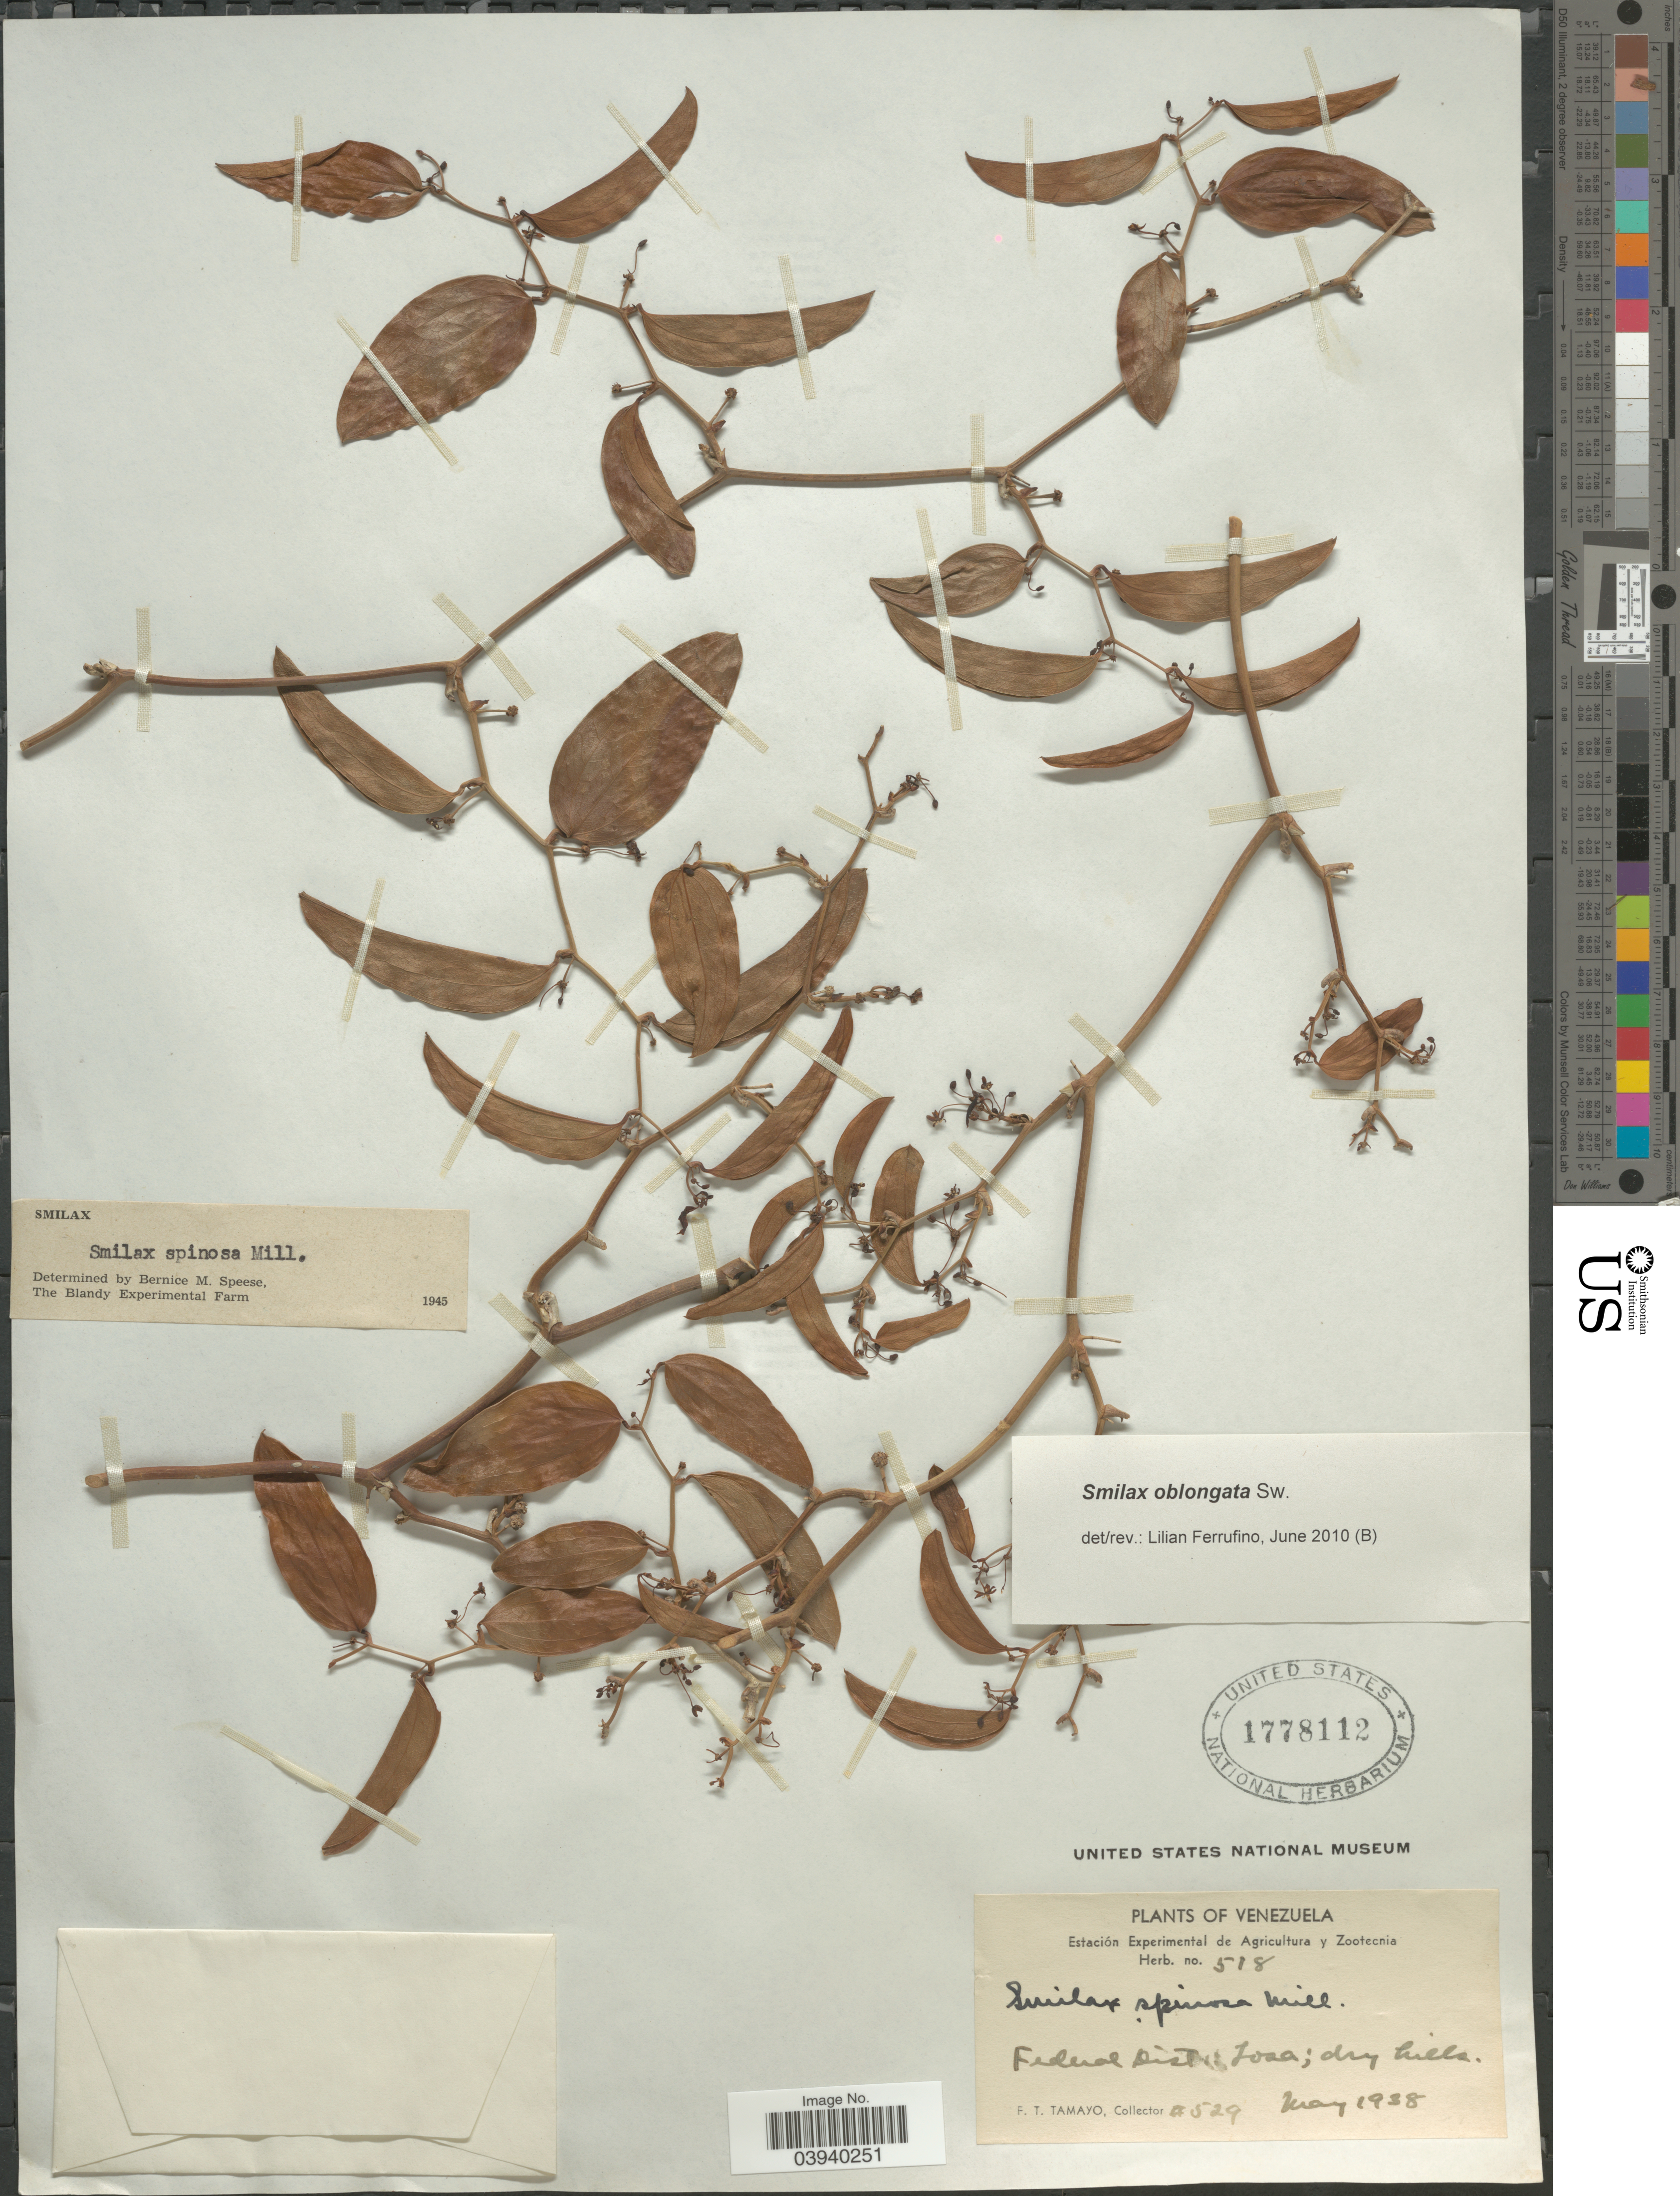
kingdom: Plantae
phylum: Tracheophyta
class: Liliopsida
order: Liliales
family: Smilacaceae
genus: Smilax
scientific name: Smilax oblongata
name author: Sw.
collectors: F. Tamayo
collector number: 529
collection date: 1938-05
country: Venezuela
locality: Federal Dist.: Sosa; dry hills.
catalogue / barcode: US 1778112